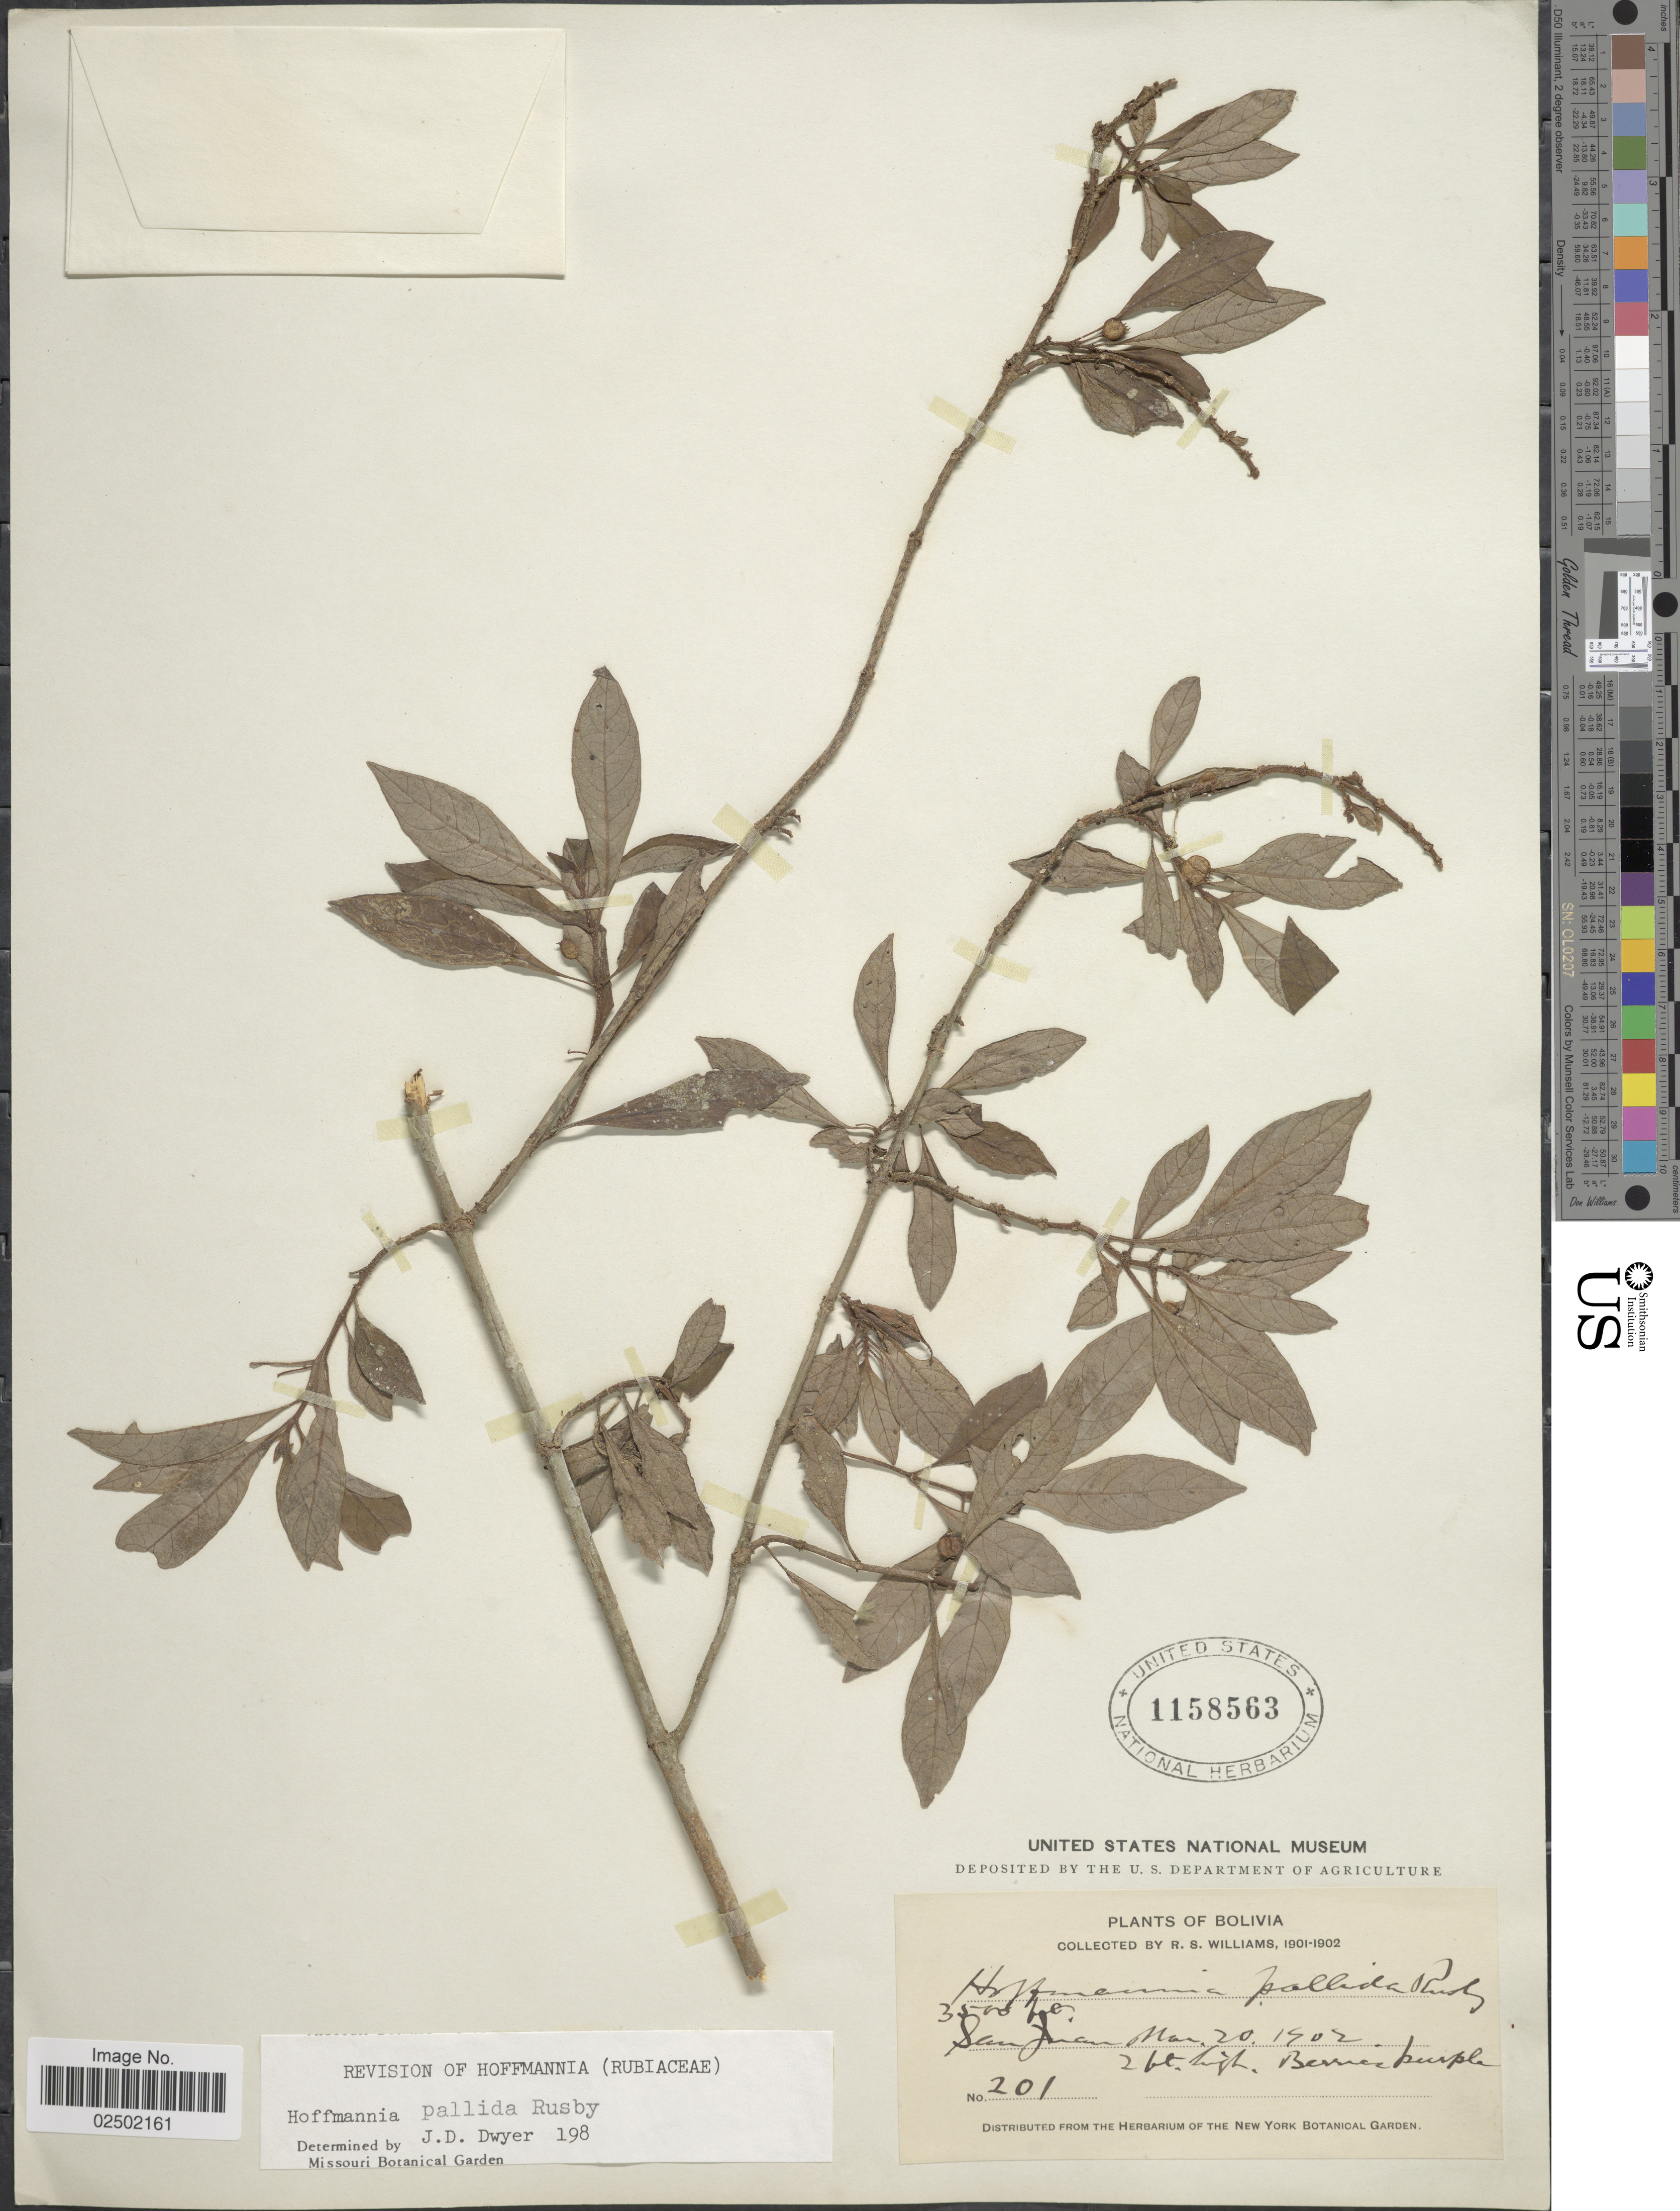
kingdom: Plantae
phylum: Tracheophyta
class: Magnoliopsida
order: Gentianales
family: Rubiaceae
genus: Hoffmannia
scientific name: Hoffmannia pallida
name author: Rusby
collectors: R. S. Williams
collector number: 201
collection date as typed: March 20, 1902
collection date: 1902-03-20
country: Bolivia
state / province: La Paz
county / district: Franz Tamayo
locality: San Juan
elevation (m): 1067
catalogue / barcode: US 1158563